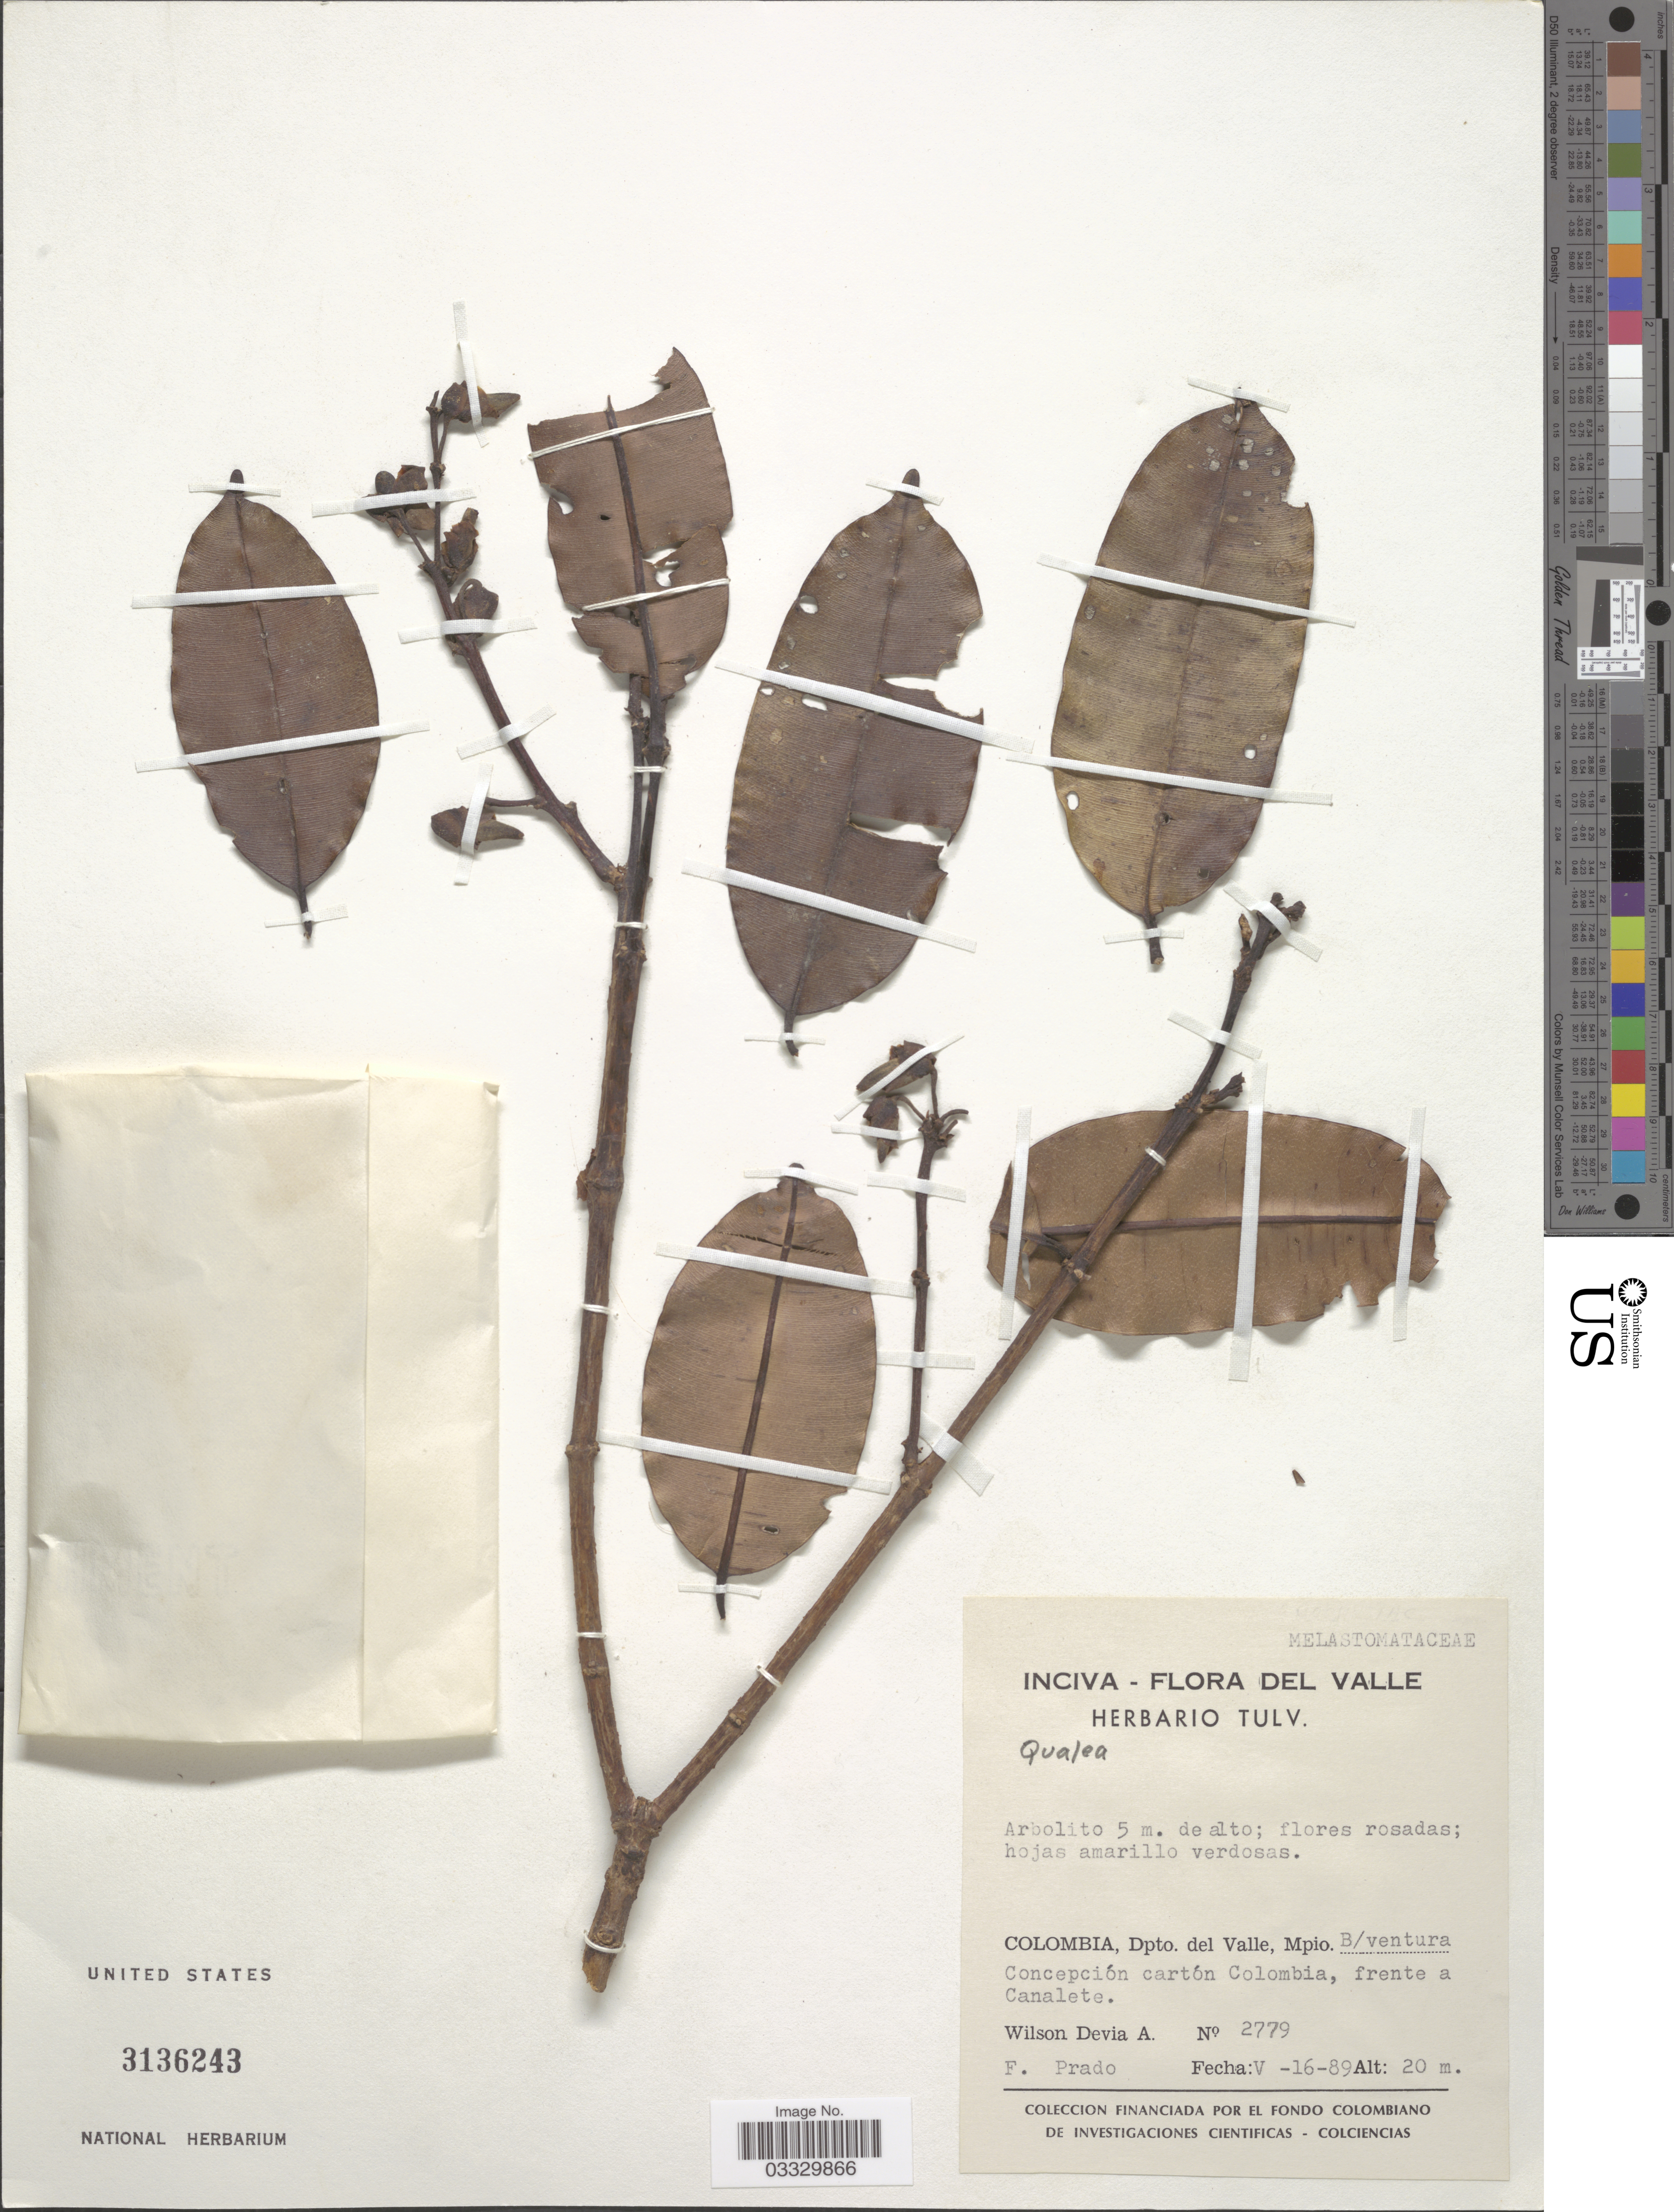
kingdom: Plantae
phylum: Tracheophyta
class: Magnoliopsida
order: Myrtales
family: Vochysiaceae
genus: Qualea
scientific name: Qualea sp.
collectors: W. Devia A. & F. Prado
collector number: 2779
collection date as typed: Transcribed d/m/y: 16/5/89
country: Colombia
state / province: Valle del Cauca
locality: Dpto. del Valle, Mpio. B/ventura Concepción cartón Colombia, frente a Canalete.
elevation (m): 20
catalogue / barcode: US 3136243